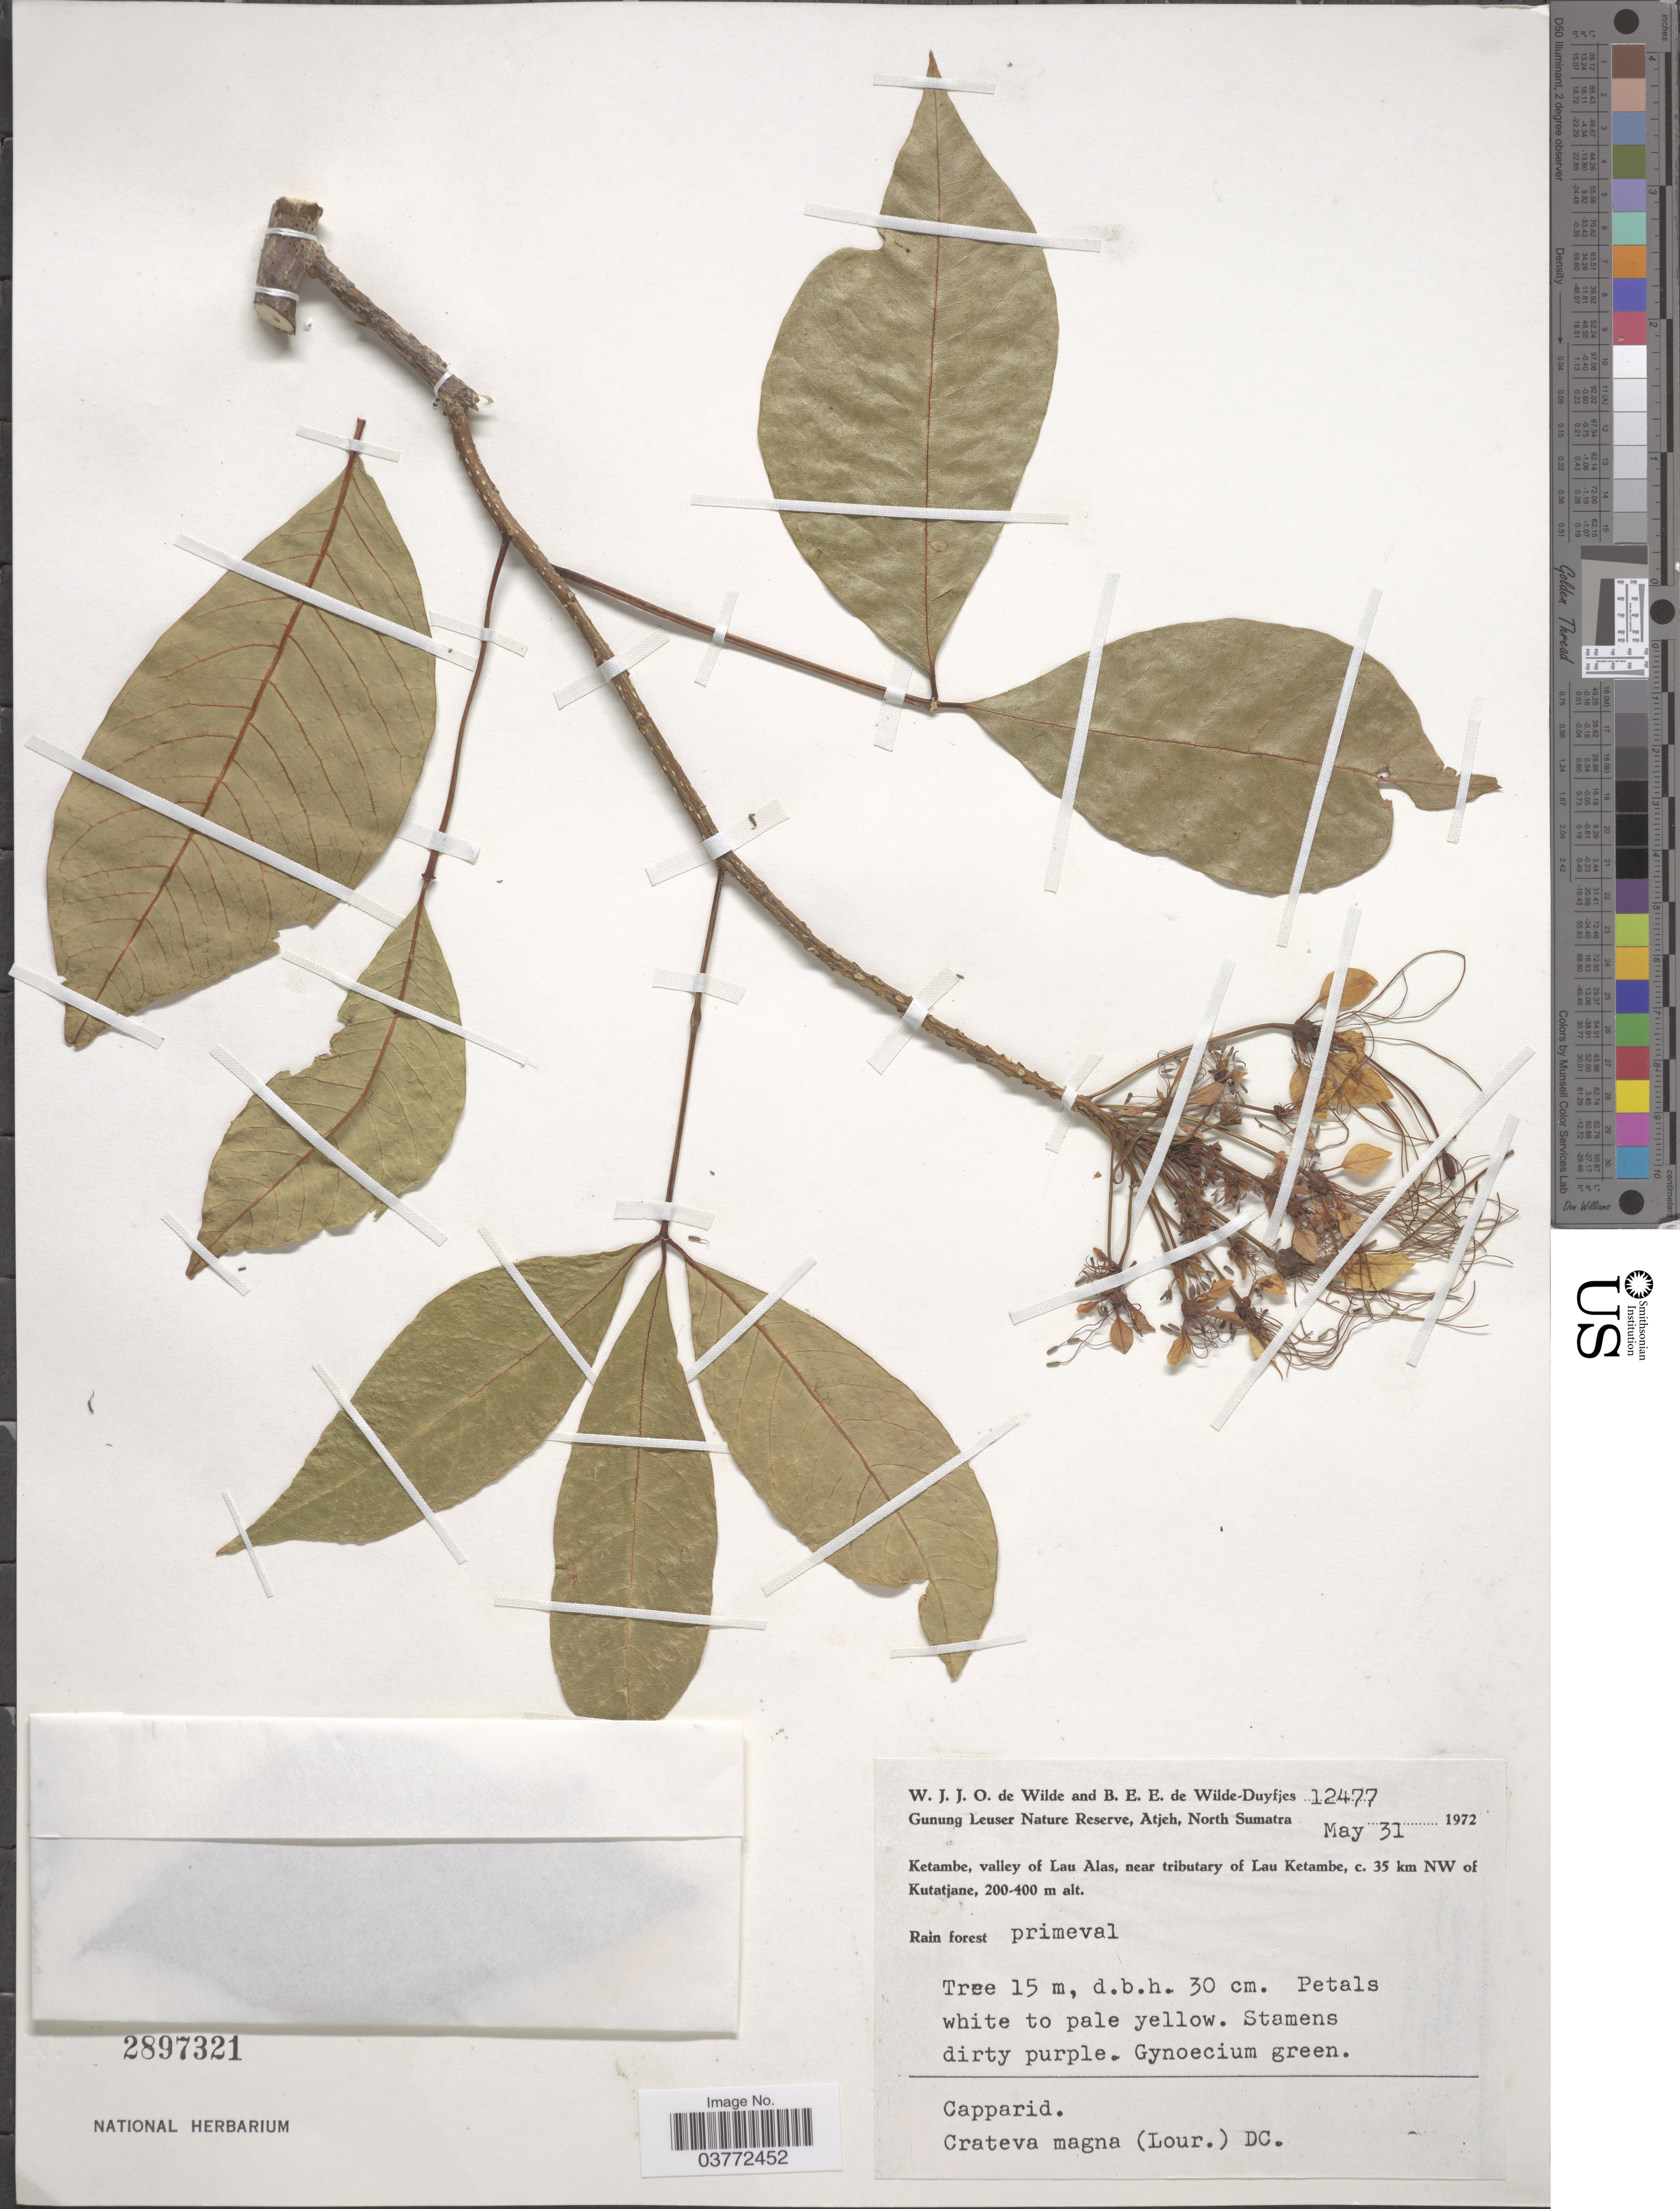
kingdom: Plantae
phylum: Tracheophyta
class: Magnoliopsida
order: Brassicales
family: Capparaceae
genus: Crateva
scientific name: Crateva religiosa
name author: G. Forst.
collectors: W. J. de Wilde & B. E. de Wilde-Duyfjes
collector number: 12477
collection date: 1972-05-31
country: Indonesia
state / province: Sumatra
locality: Gunung Leuser Nature Reserve, Atjeh, North Sumatra. Ketambe, valley of Lau Alas, near tributary of Lau Ketambe, c. 35 km NW of Kutatjane.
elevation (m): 200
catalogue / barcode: US 2897321